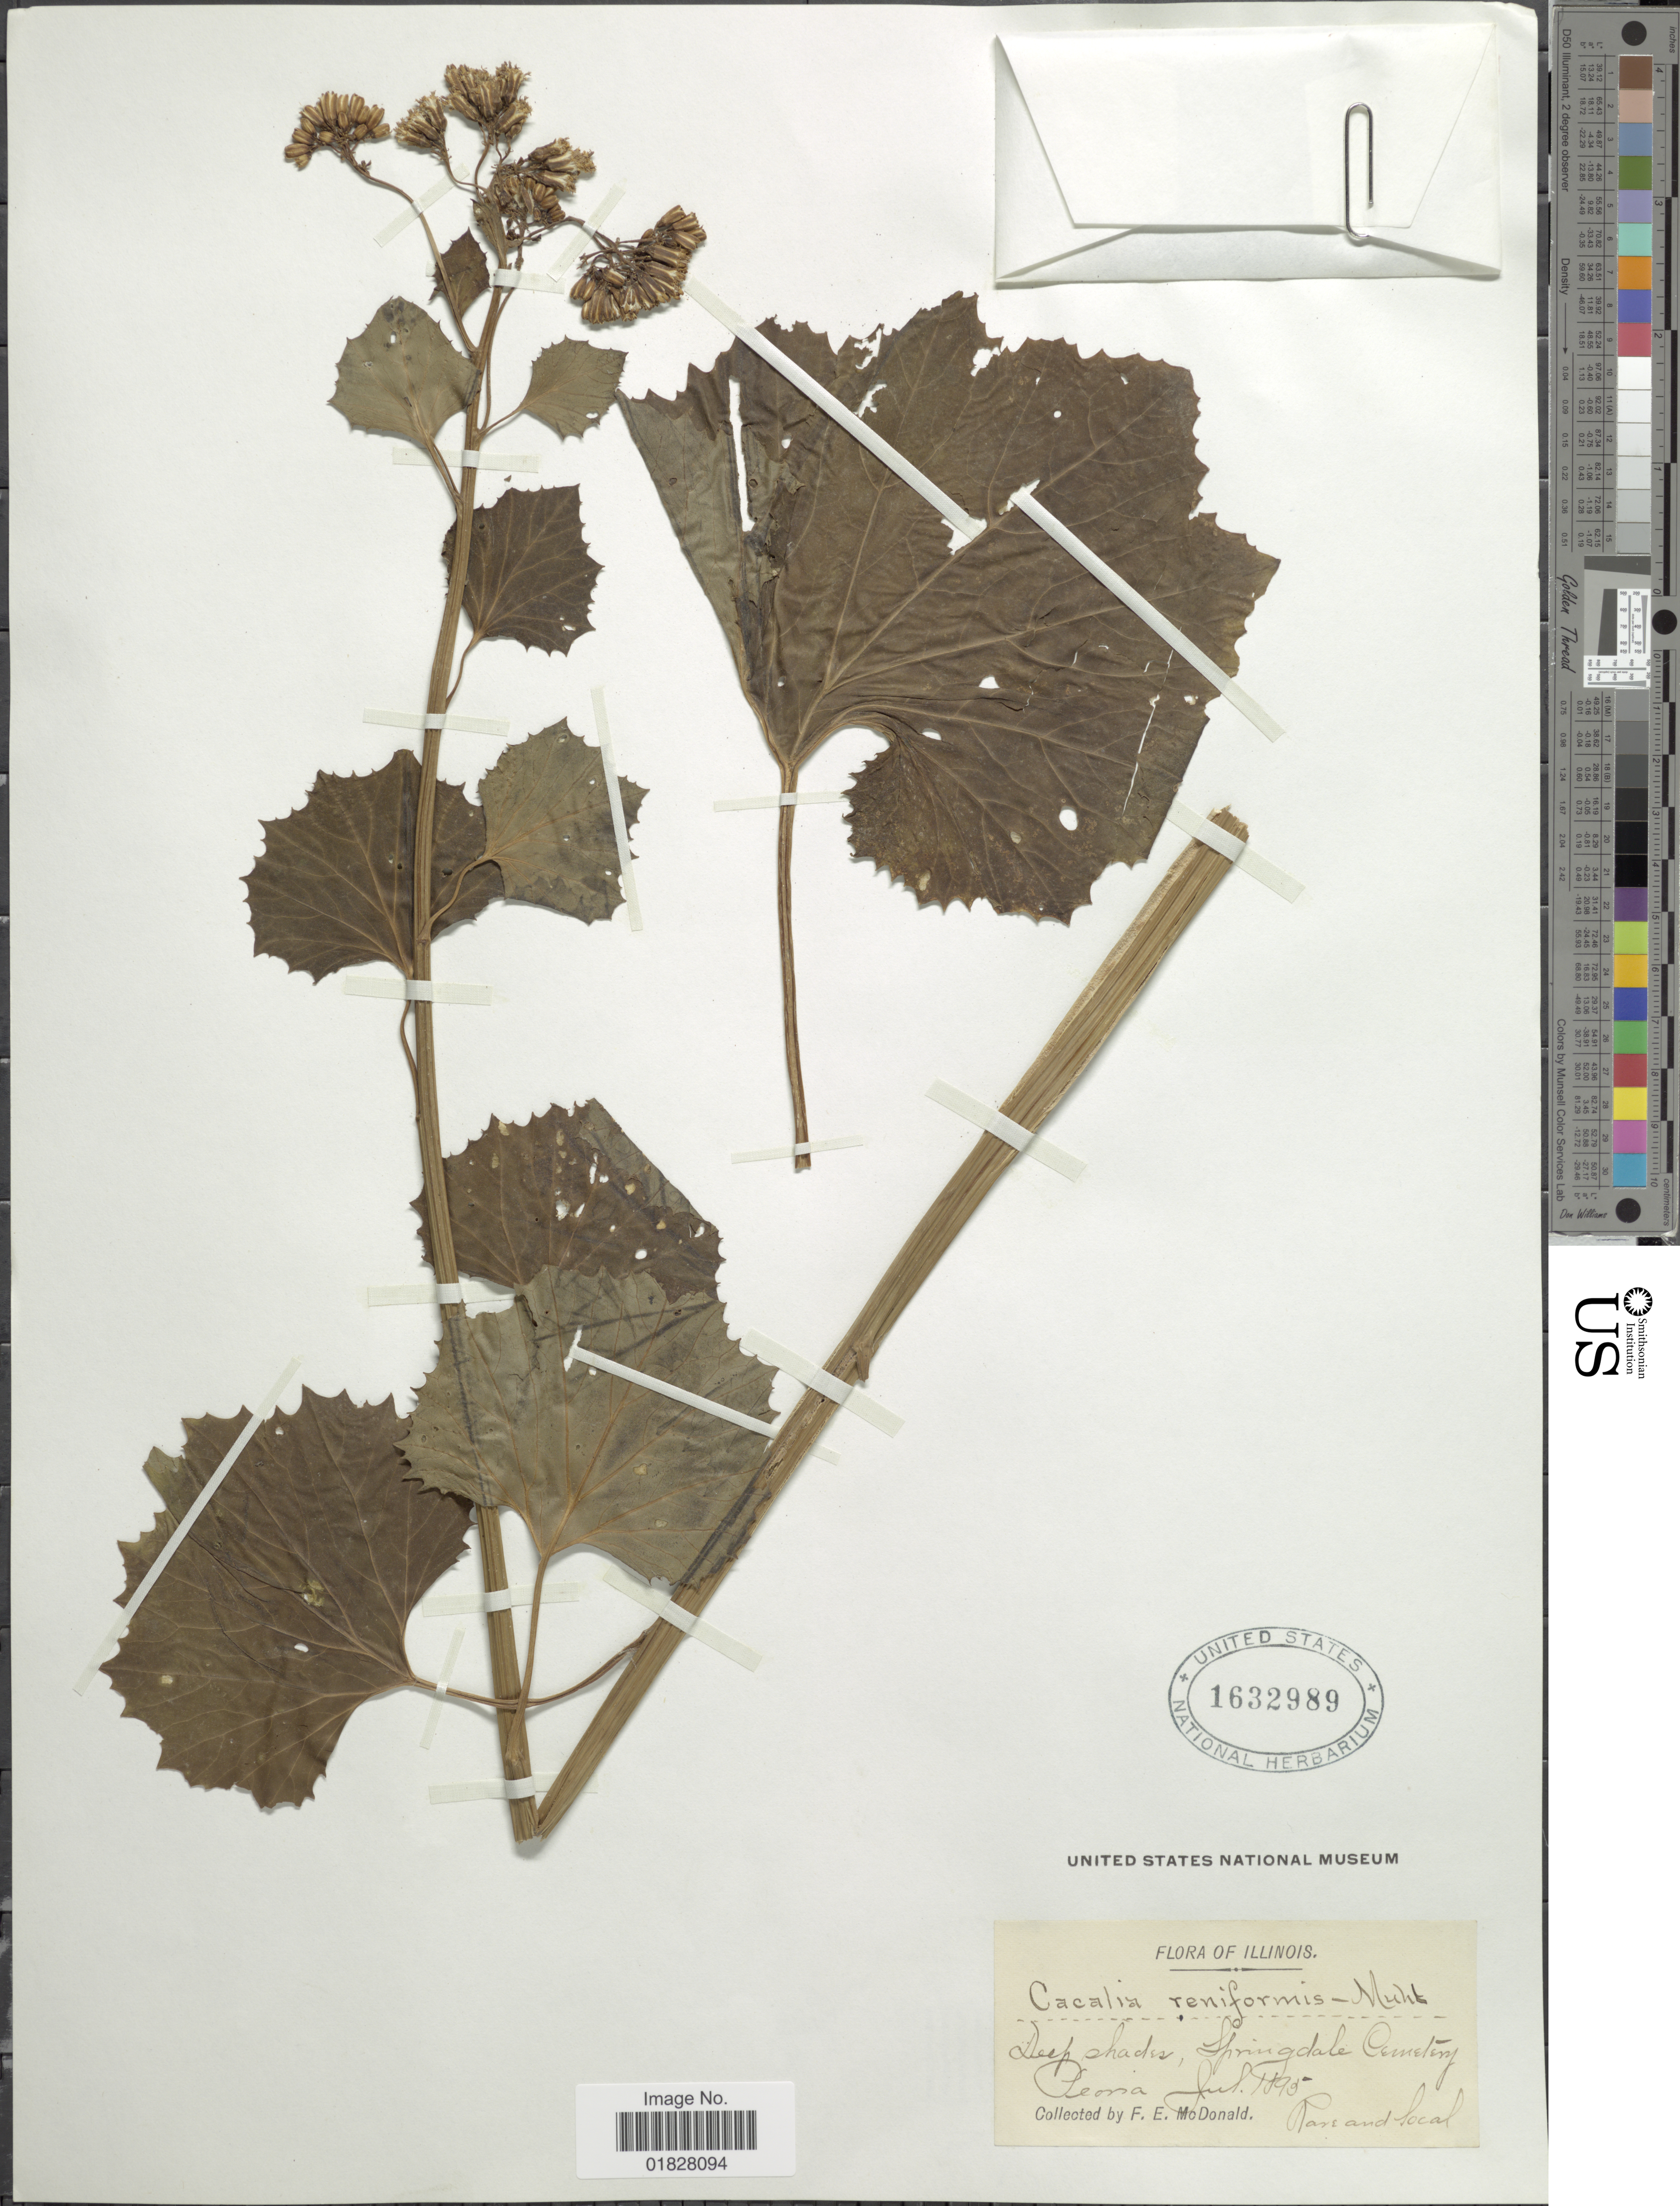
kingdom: Plantae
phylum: Tracheophyta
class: Magnoliopsida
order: Asterales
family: Asteraceae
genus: Arnoglossum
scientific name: Arnoglossum reniforme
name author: (Hook.) H. Rob.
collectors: F. E. McDonald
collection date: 1895-07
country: United States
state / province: Illinois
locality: Deep shades, Springdale Cemetery Peoria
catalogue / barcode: US 1632989